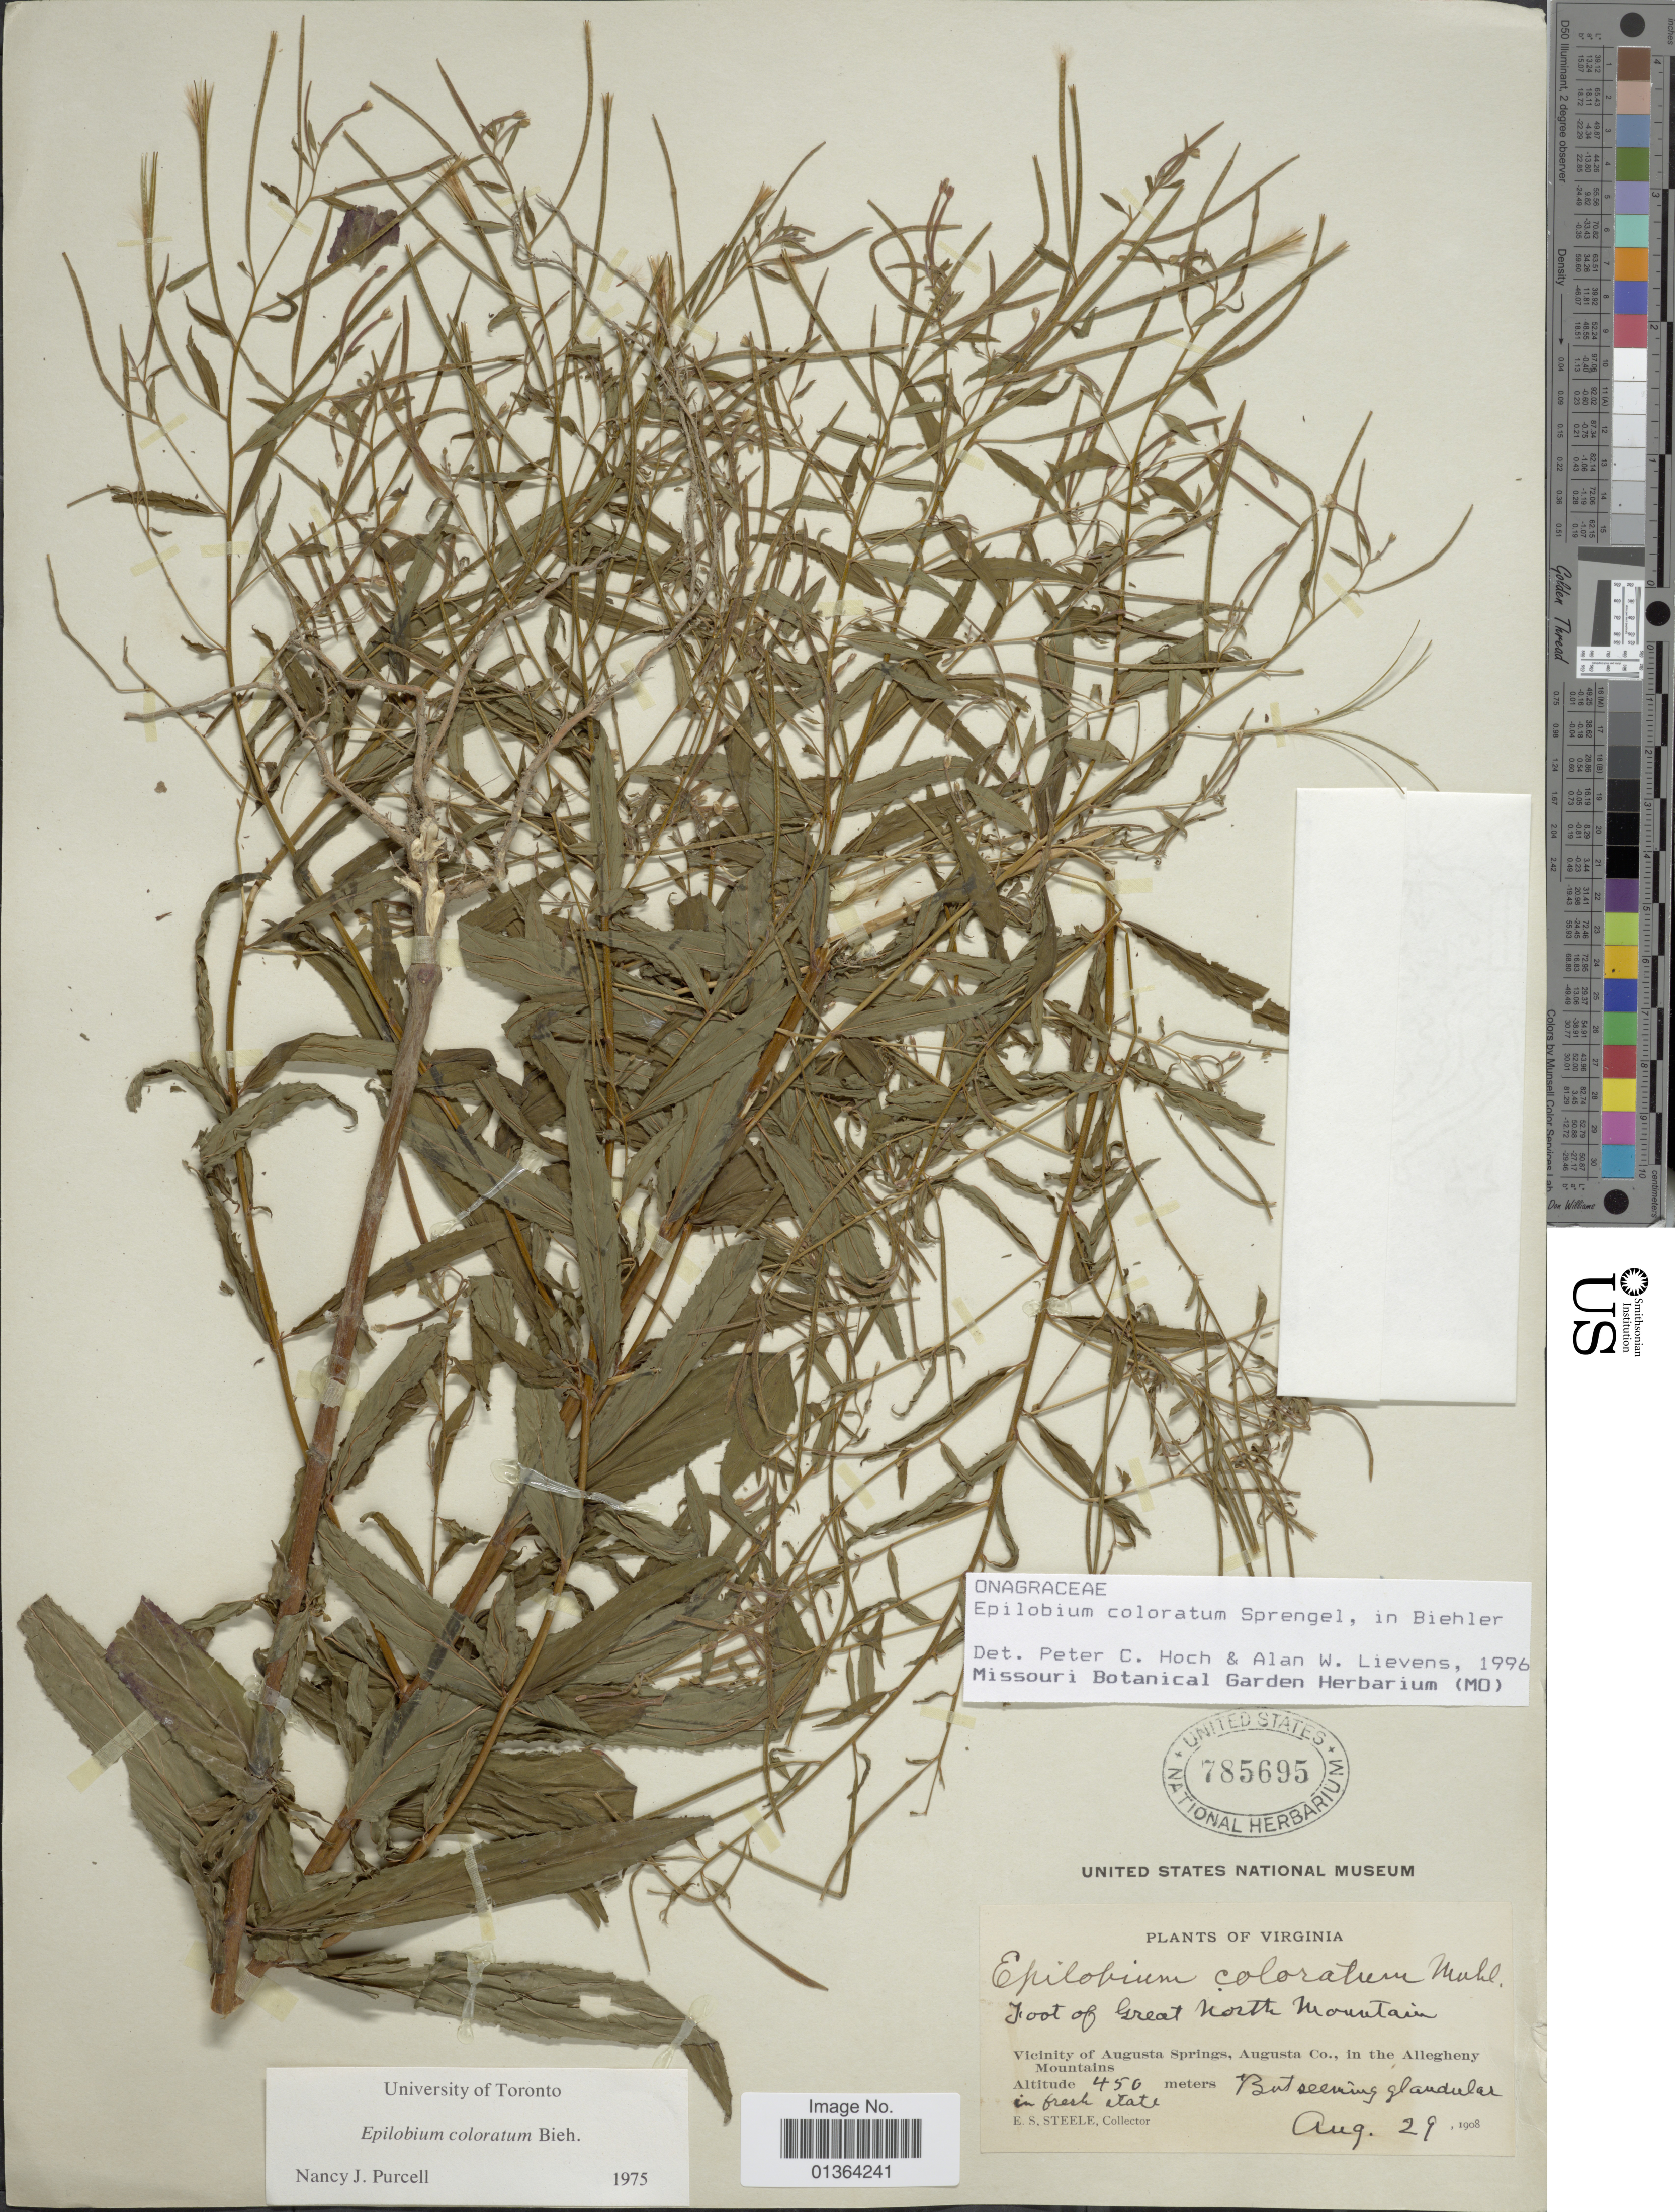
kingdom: Plantae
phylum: Tracheophyta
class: Magnoliopsida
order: Myrtales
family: Onagraceae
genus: Epilobium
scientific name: Epilobium coloratum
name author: Biehler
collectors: E. Steele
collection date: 1908-08-29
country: United States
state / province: Virginia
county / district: Augusta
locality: Vicinity of Augusta Springs, Augusta Co., in the Allegheny Mountains.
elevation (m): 450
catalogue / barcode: US 785695